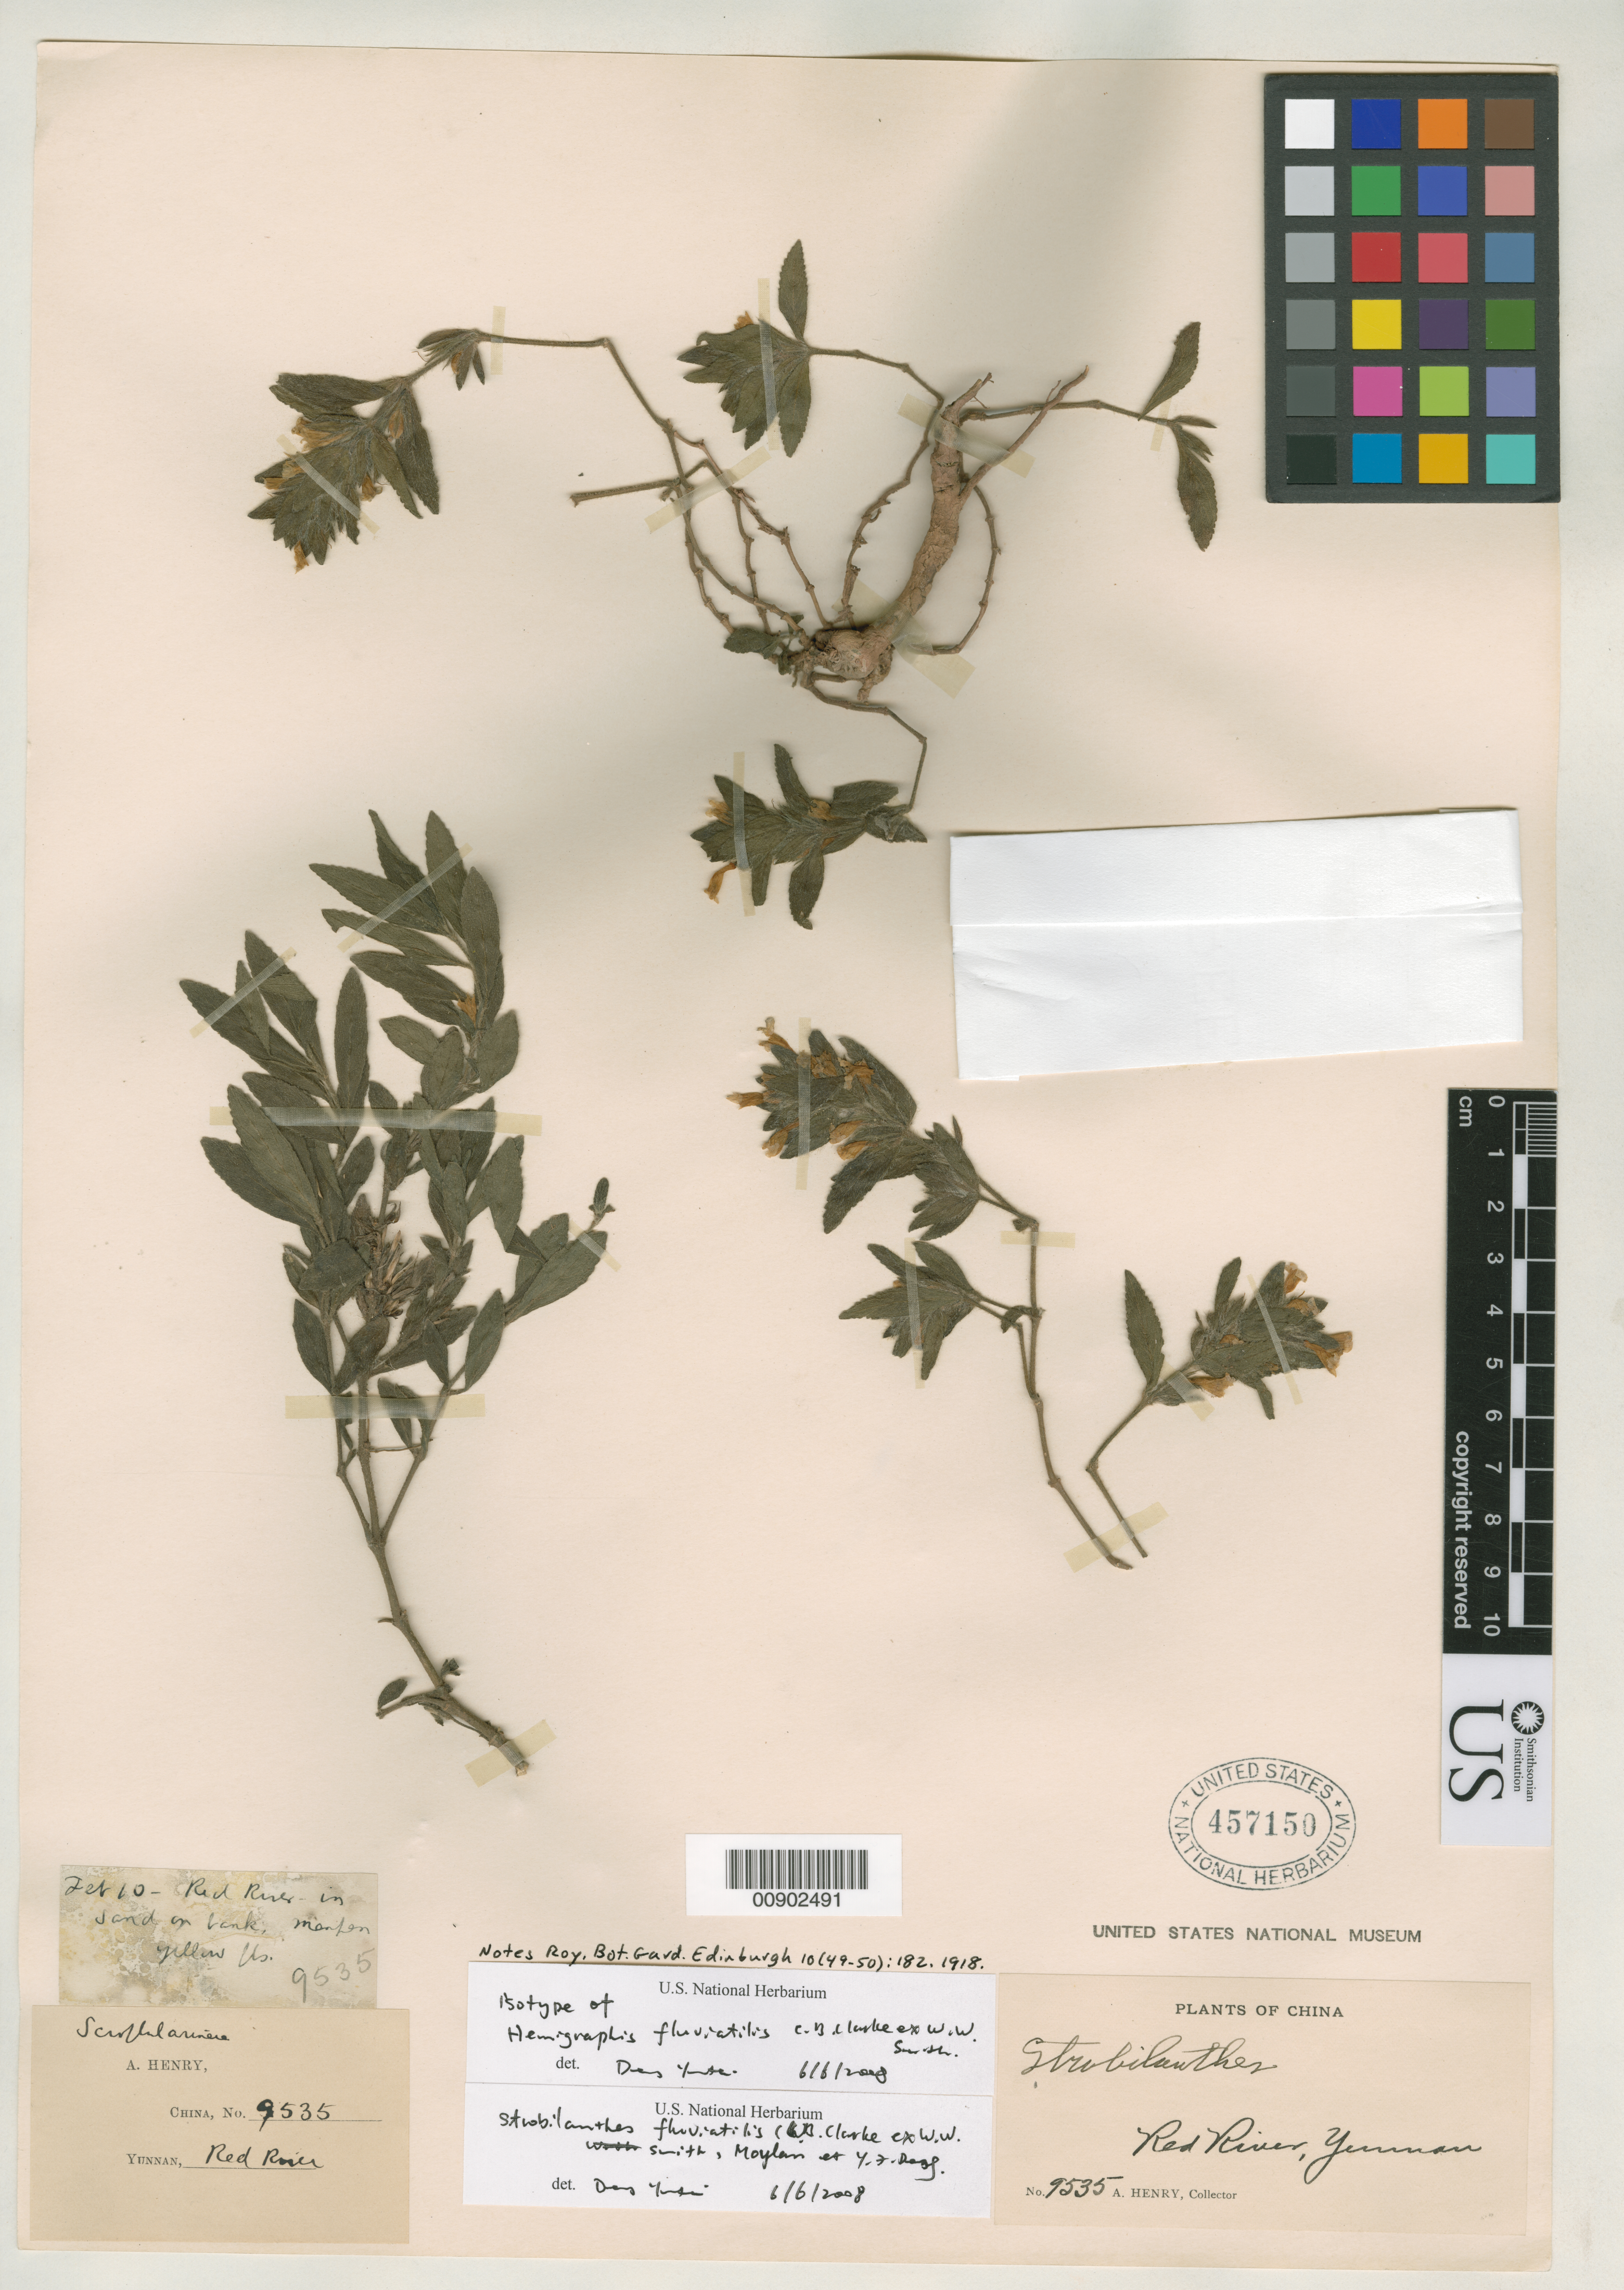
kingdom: Plantae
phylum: Tracheophyta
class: Magnoliopsida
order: Lamiales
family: Acanthaceae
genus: Hemigraphis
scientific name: Hemigraphis fluviatilis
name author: C.B. Clarke ex W.W. Sm.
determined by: Deng, Y. F.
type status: Isotype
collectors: A. Henry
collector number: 9535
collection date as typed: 10 Feb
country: China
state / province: Yunnan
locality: Red River, in sand on bank, Manpan.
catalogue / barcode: US 457150